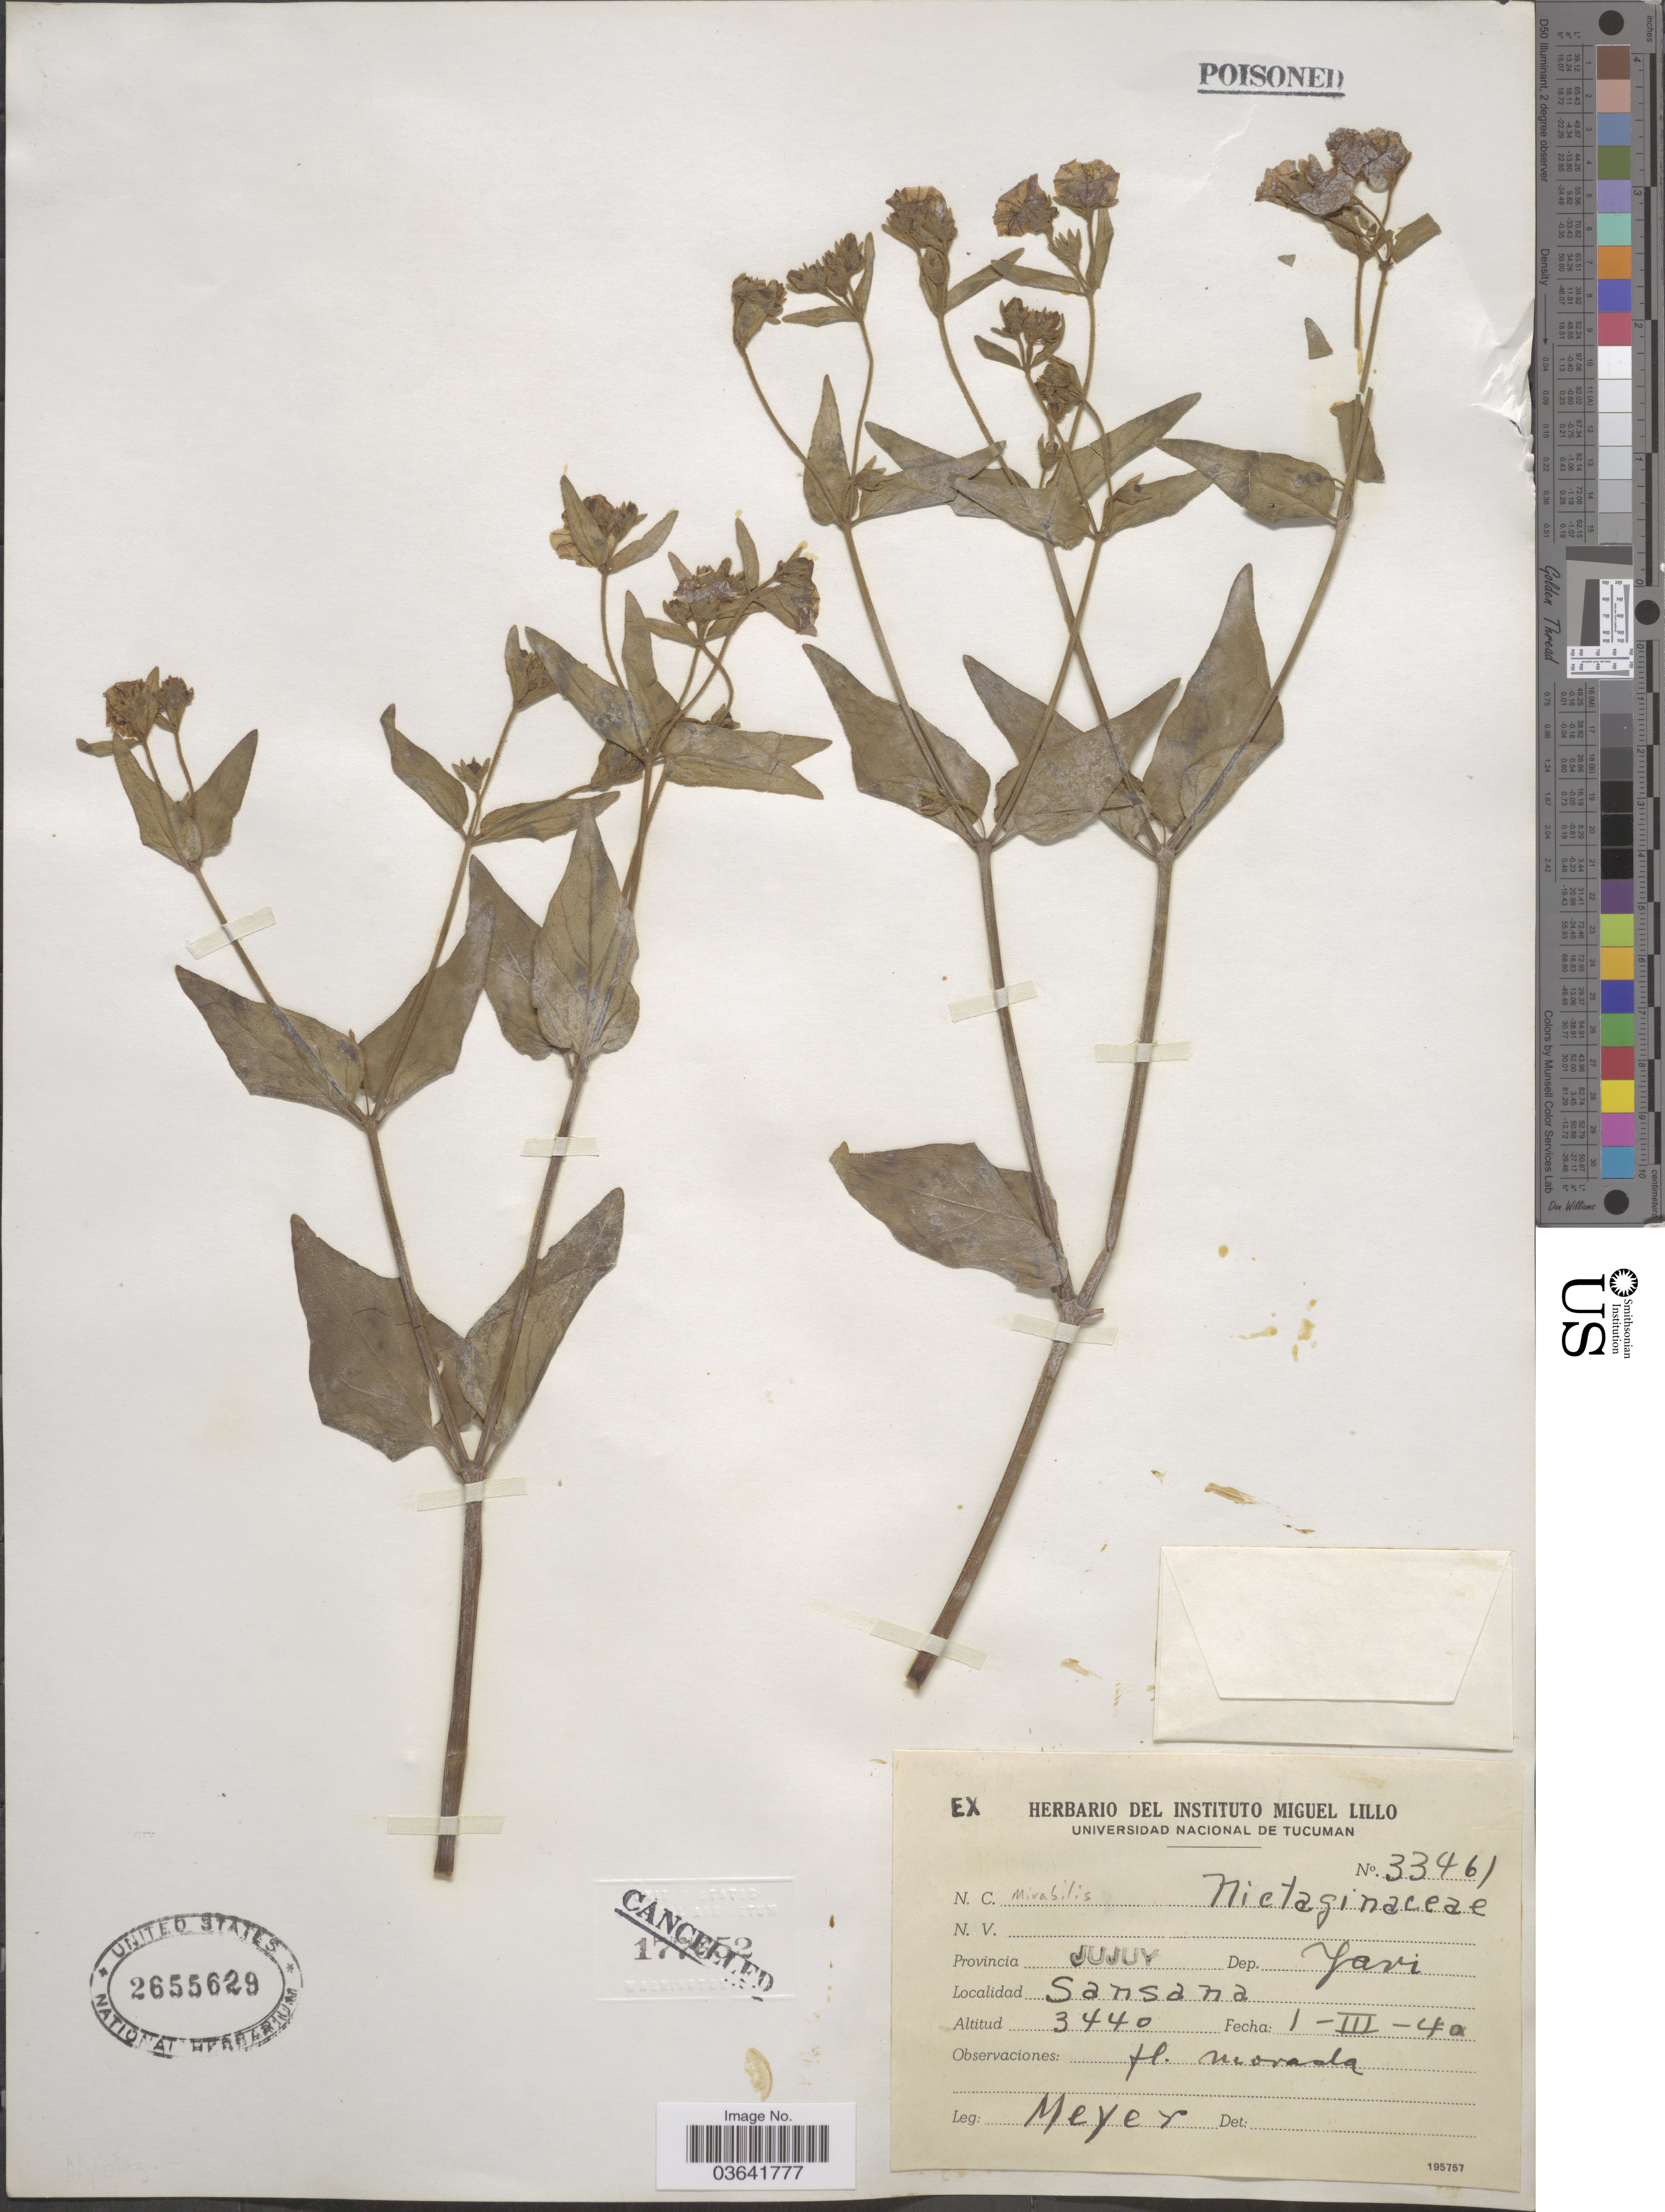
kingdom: Plantae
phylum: Tracheophyta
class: Magnoliopsida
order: Caryophyllales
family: Nyctaginaceae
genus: Mirabilis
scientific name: Mirabilis sp.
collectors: -- Meyer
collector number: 33461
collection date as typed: Transcribed d/m/y: 1/3/40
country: Argentina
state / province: Jujuy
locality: Dep. Yavi, Sansana.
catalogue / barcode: US 2655629